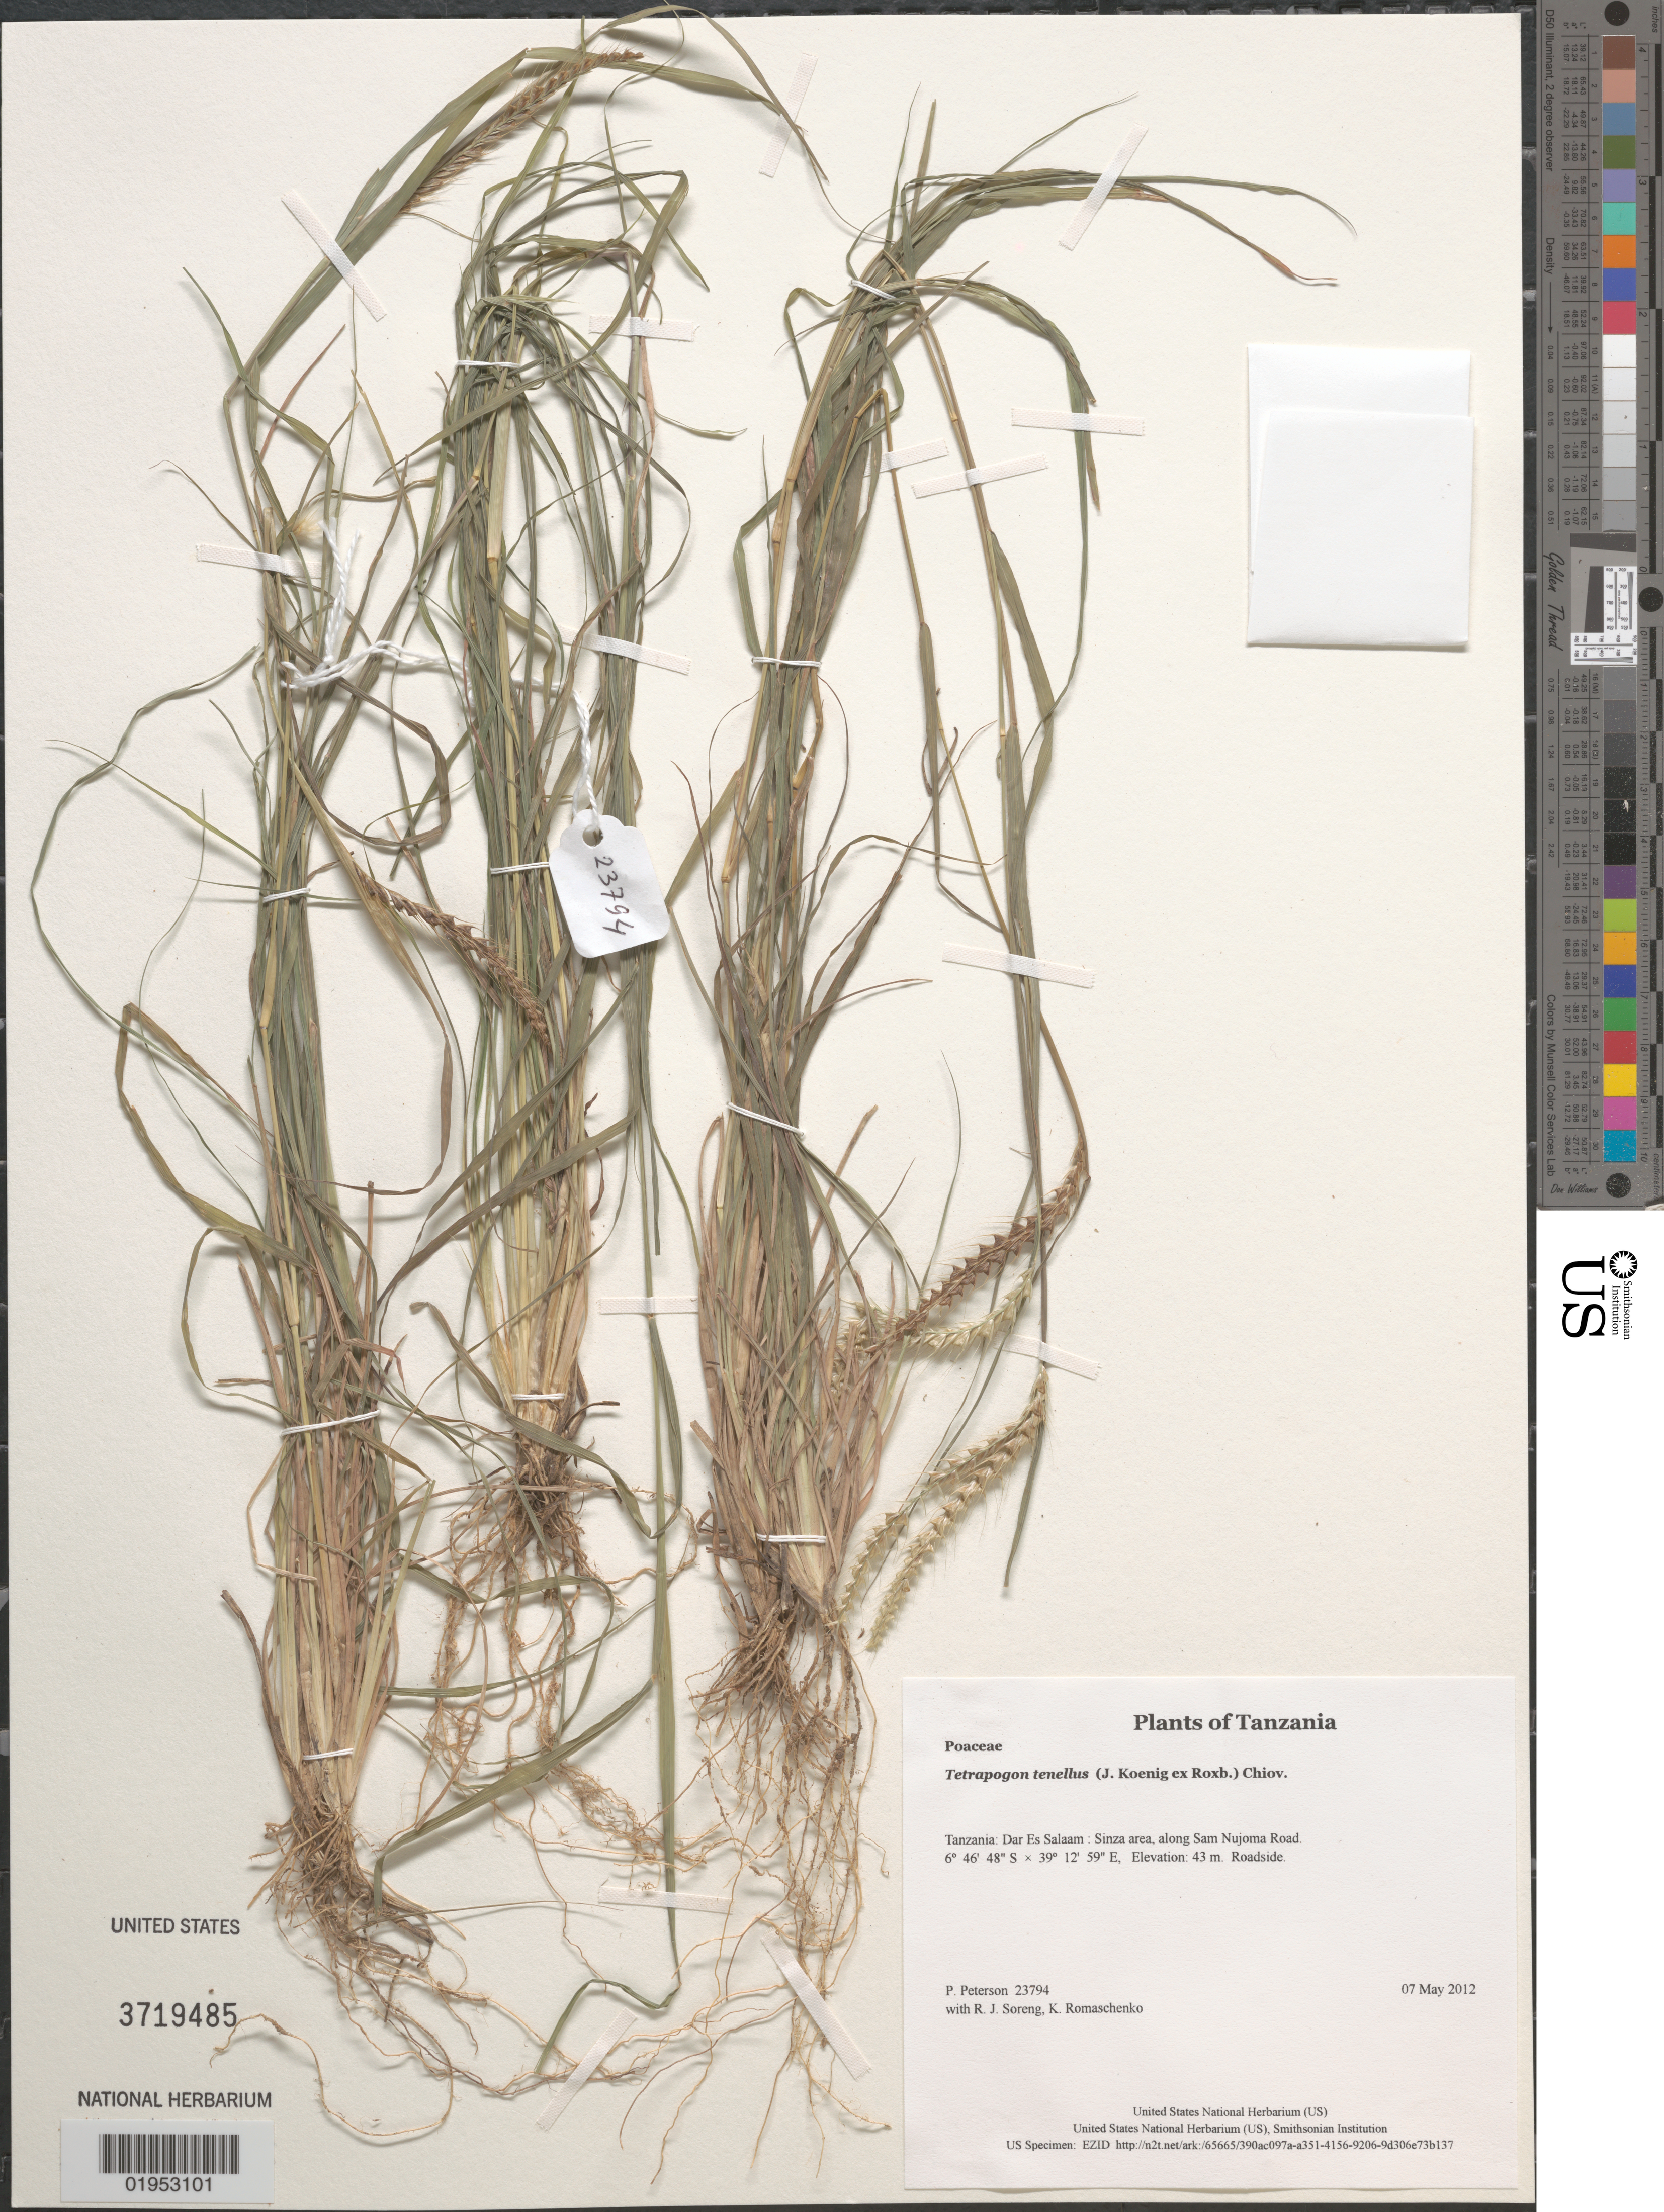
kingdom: Plantae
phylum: Tracheophyta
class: Liliopsida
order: Poales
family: Poaceae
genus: Tetrapogon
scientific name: Tetrapogon tenellus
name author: (J. Koenig ex Roxb.) Chiov.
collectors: P. M. Peterson, R. J. Soreng & K. Romaschenko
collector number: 23794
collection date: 2012-05-07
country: Tanzania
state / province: Dar Es Salaam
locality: Sinza area, along Sam Nujoma Road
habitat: Roadside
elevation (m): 43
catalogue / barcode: US 3719485